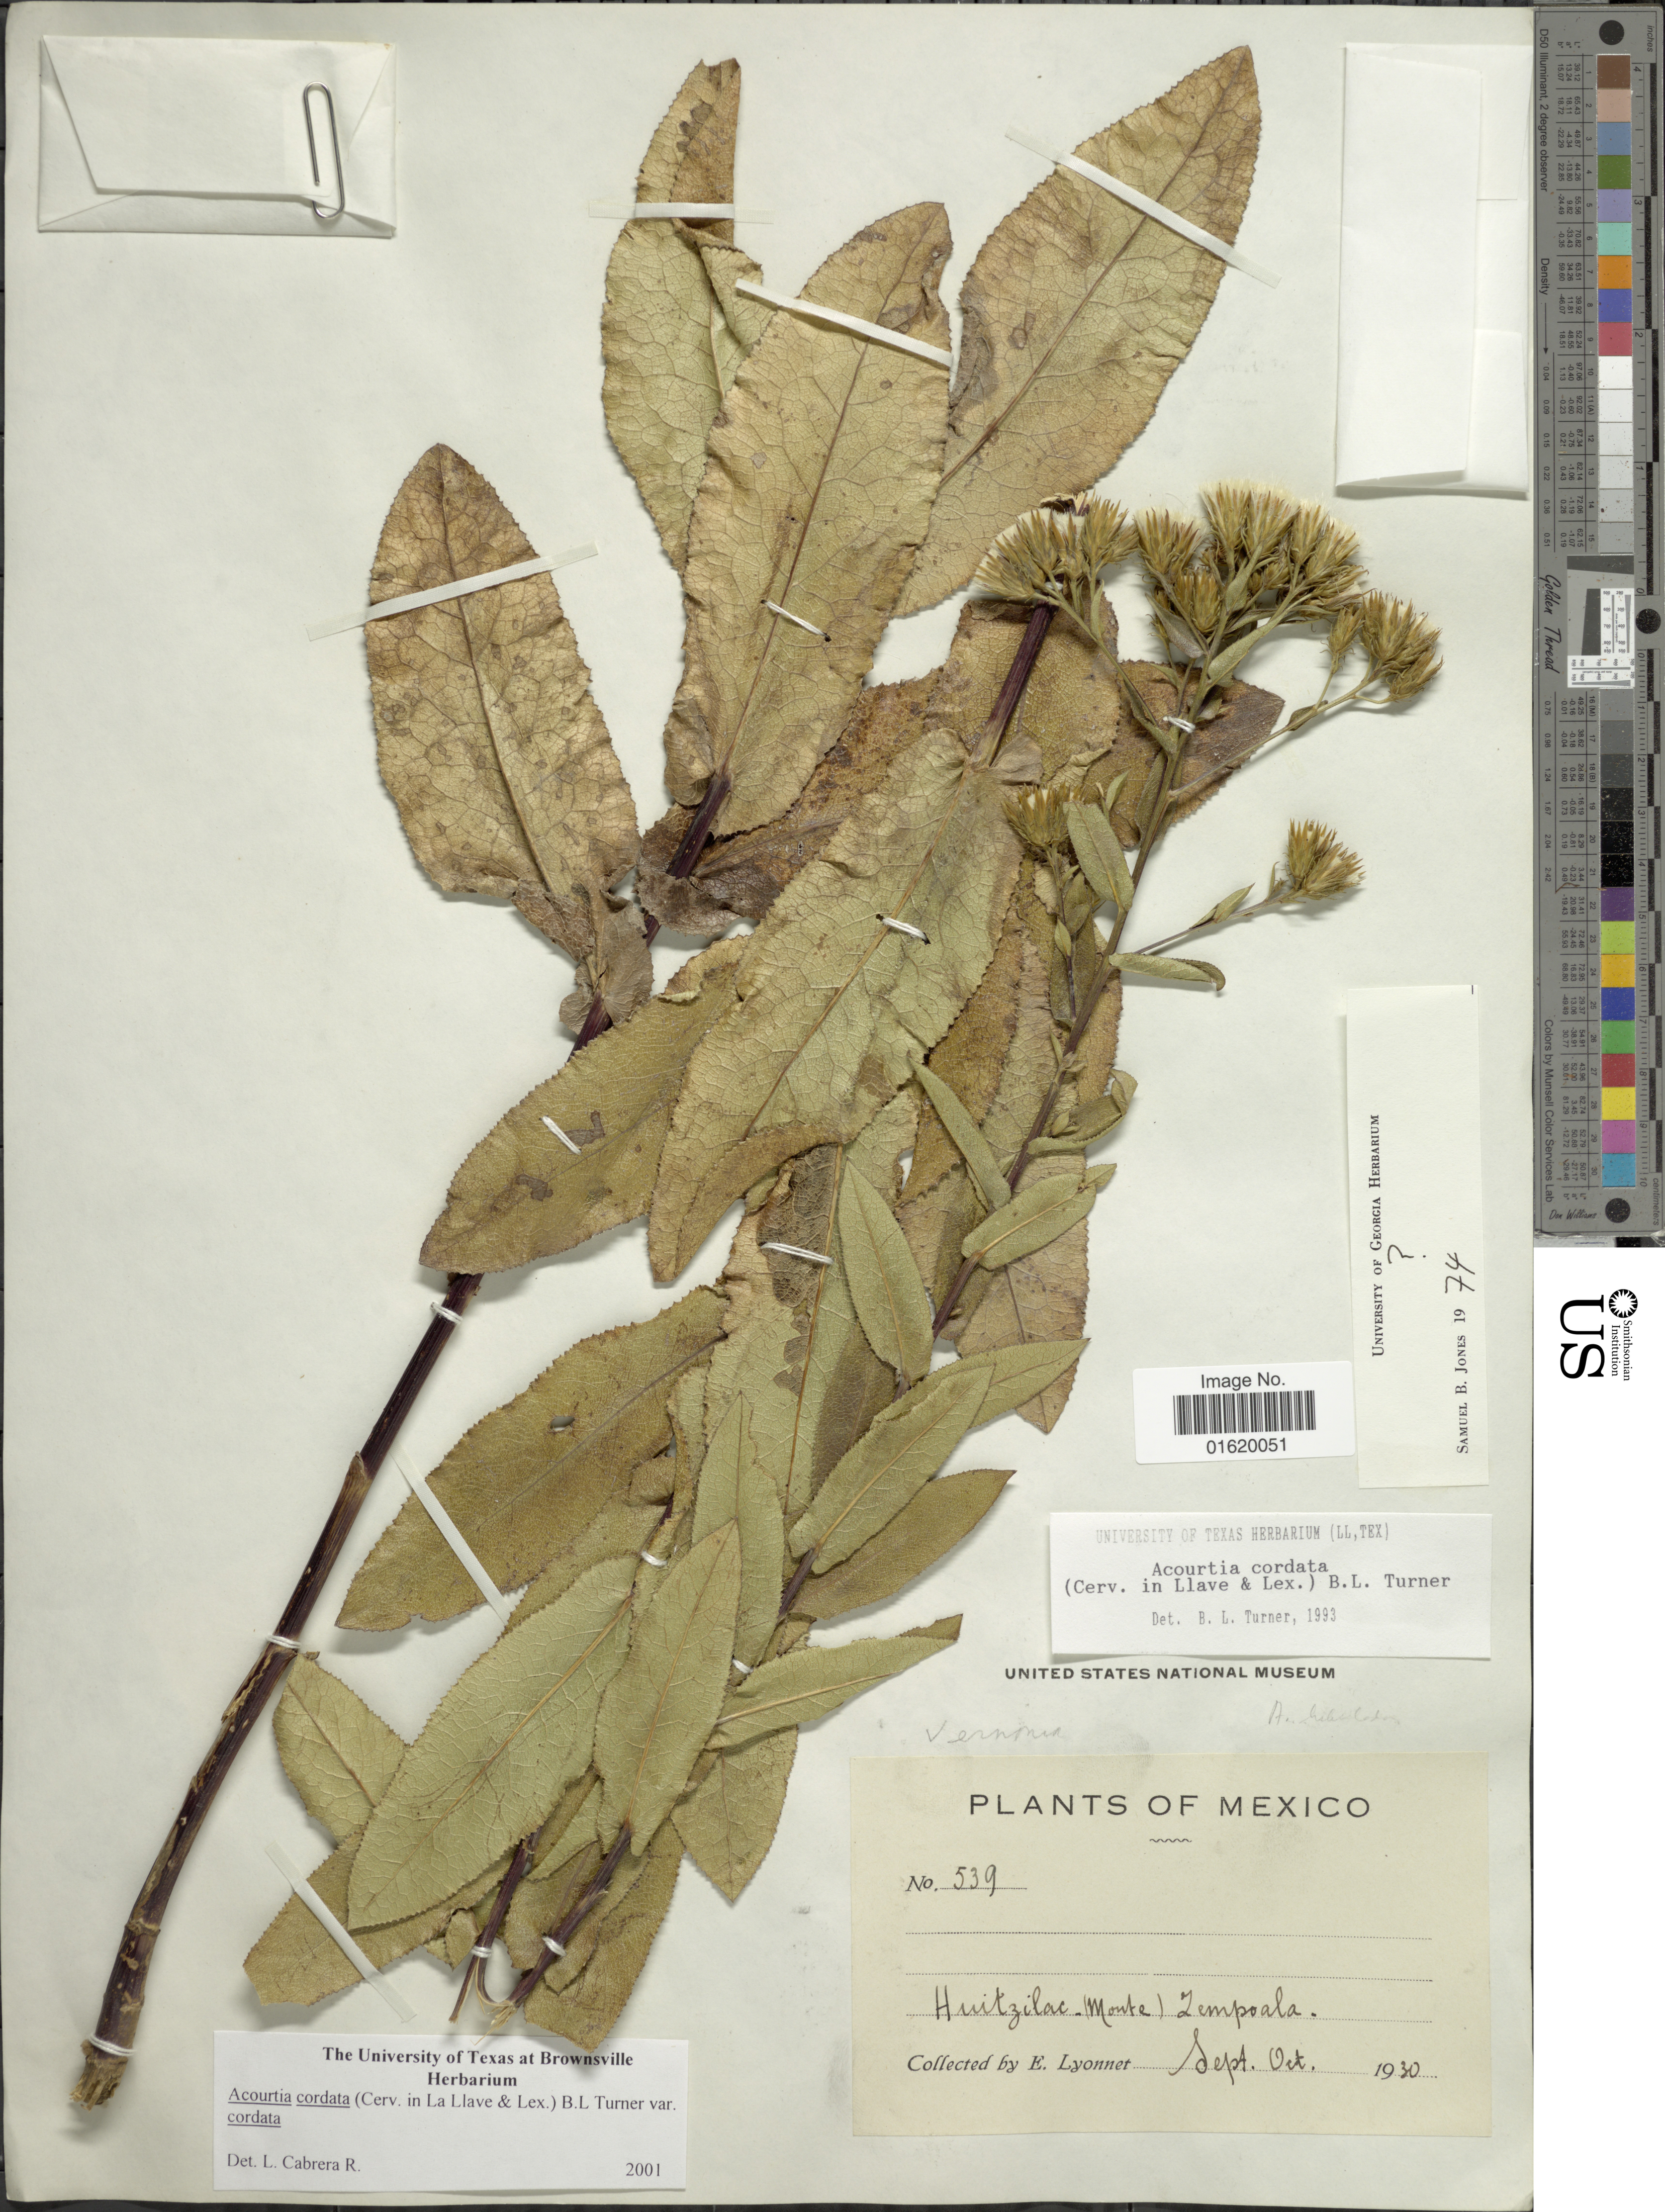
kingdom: Plantae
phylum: Tracheophyta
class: Magnoliopsida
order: Asterales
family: Asteraceae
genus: Acourtia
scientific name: Acourtia cordata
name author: (Cerv.) B.L. Turner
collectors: E. Lyonnet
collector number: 539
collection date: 1930-09/1930-10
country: Mexico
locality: Huitzilac. (Monte) Zempoala